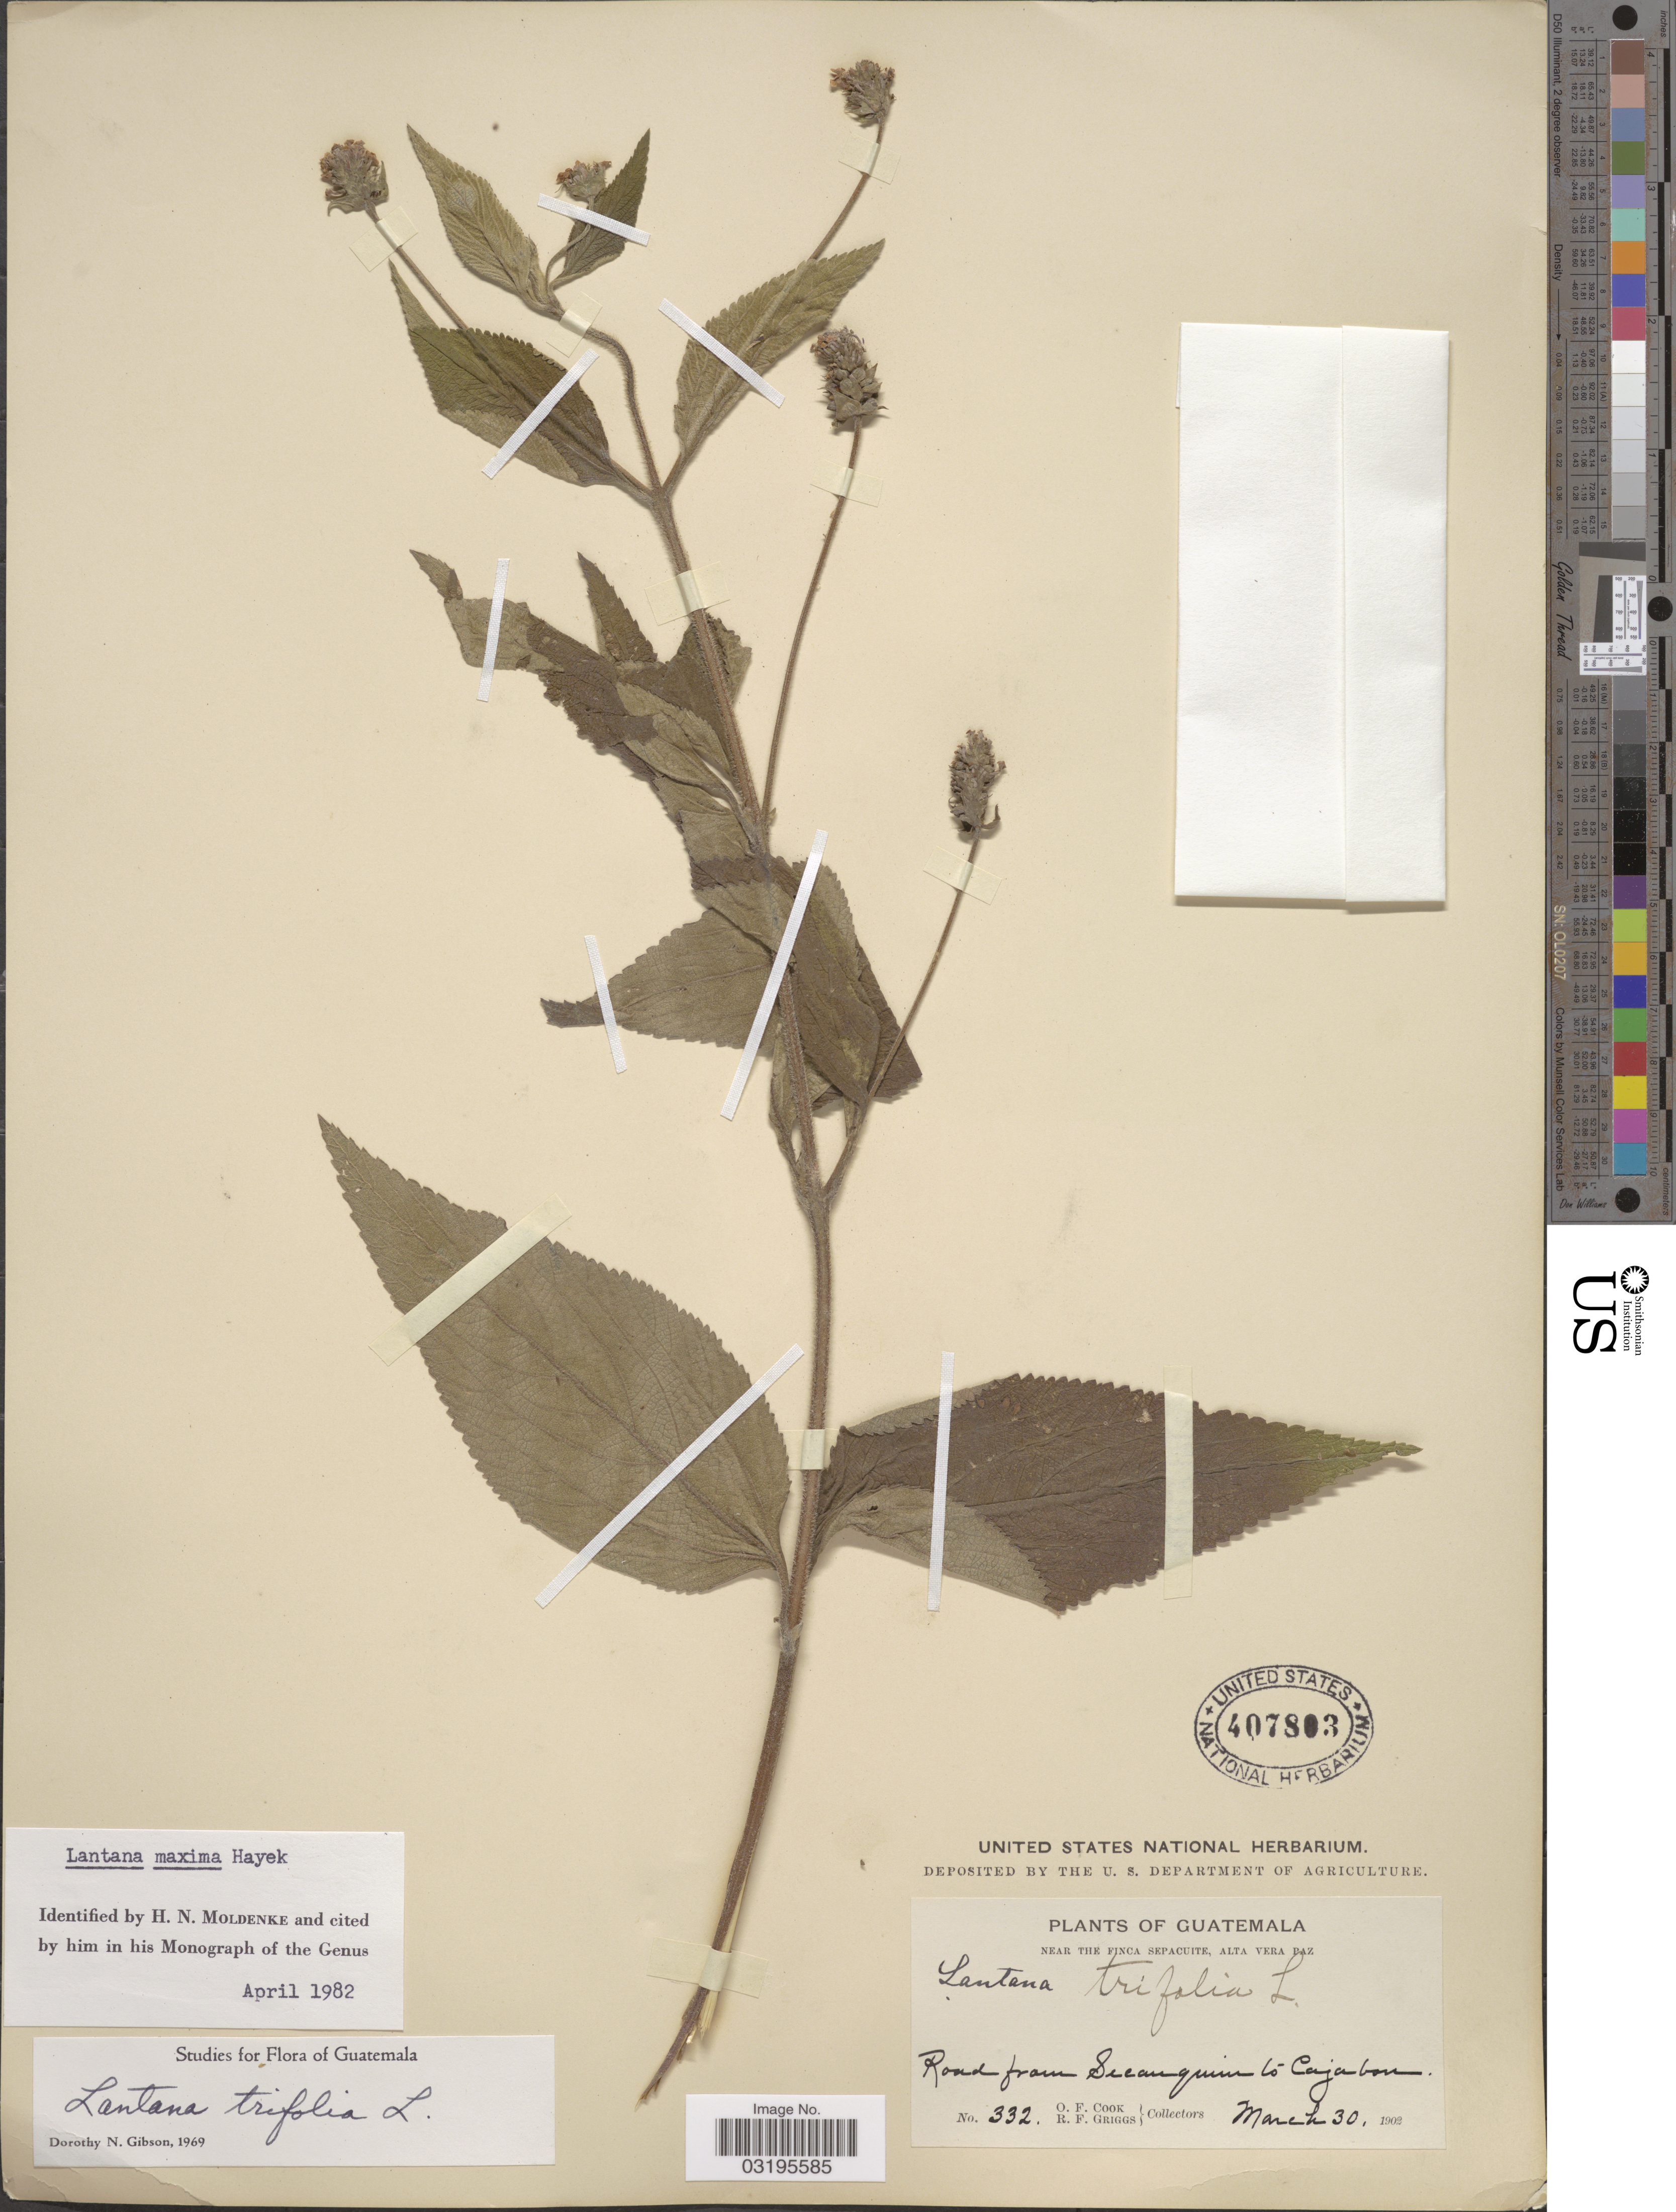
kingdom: Plantae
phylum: Tracheophyta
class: Magnoliopsida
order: Lamiales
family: Verbenaceae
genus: Lantana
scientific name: Lantana maxima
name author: Hayek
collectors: O. F. Cook & R. F. Griggs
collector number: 332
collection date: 1902-03-30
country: Guatemala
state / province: Alta Verapaz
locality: Near the Finca Sepacuite, Road from Secanquim to Cajabon.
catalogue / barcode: US 407803